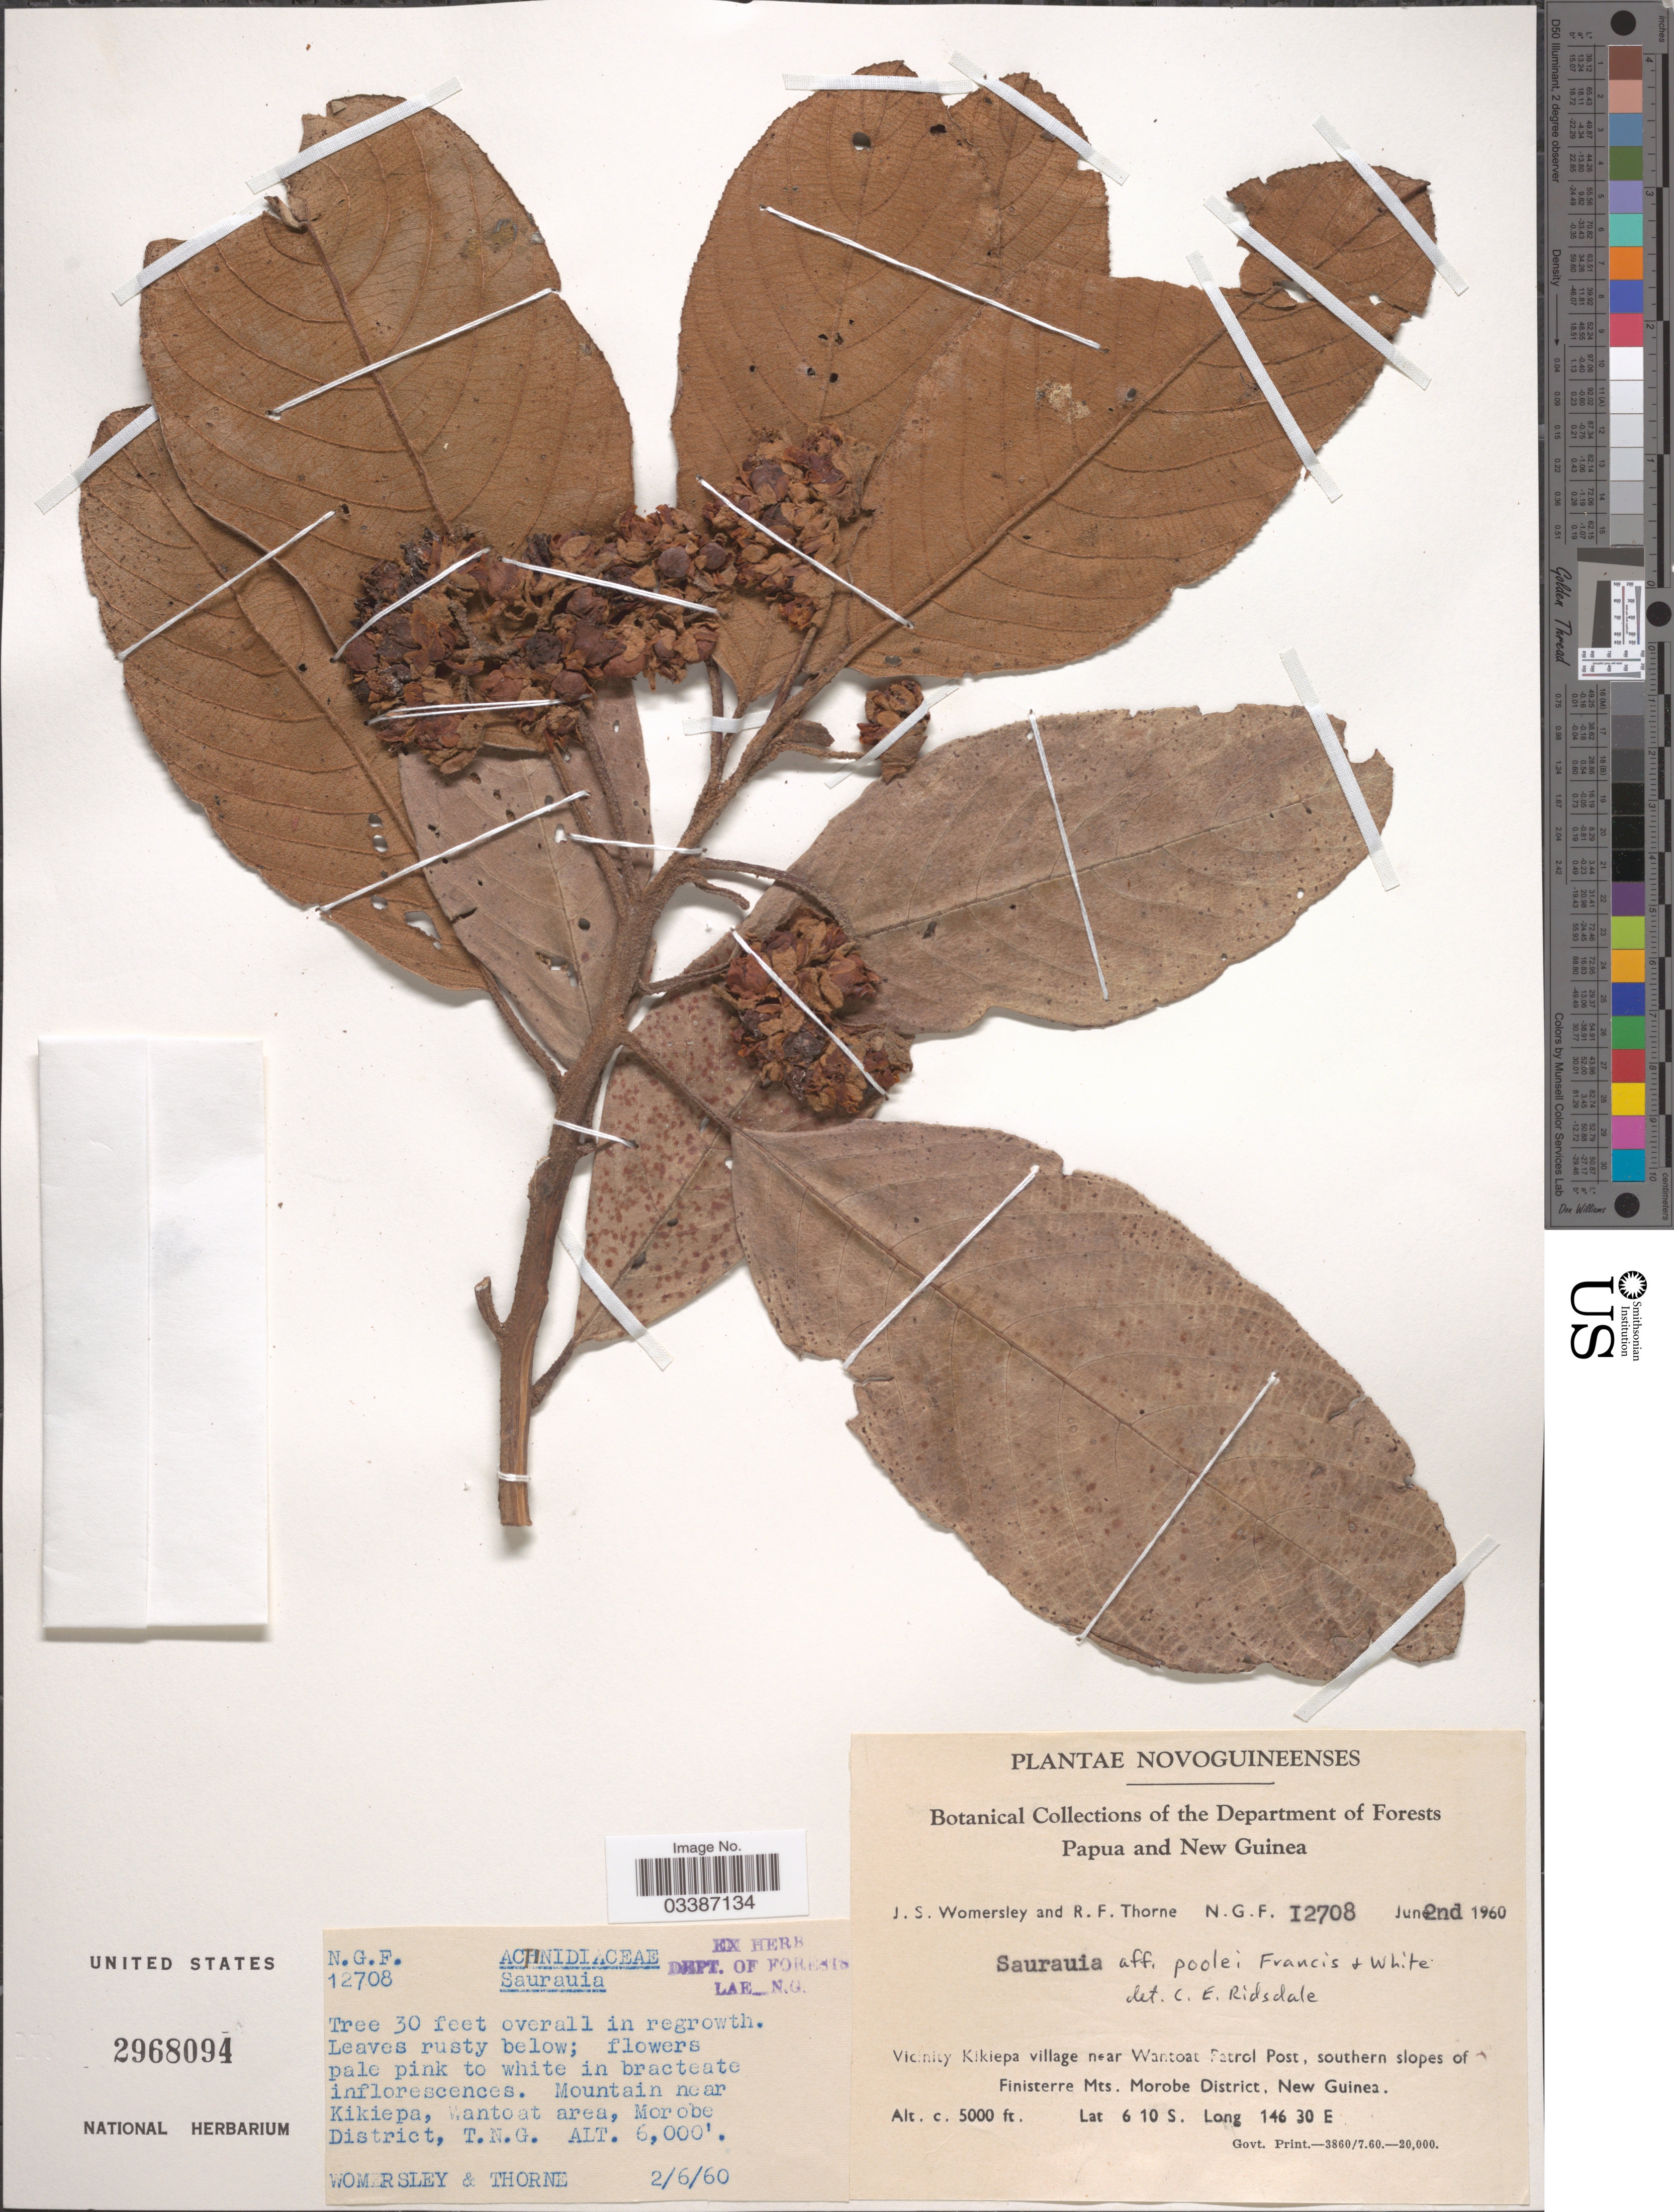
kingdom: Plantae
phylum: Tracheophyta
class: Magnoliopsida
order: Ericales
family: Actinidiaceae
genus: Saurauia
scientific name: Saurauia poolei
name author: C.T. White & W.D. Francis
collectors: J. S. Womersley & R. Thorne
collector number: NGF 12708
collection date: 1960-06-02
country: Papua New Guinea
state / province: Morobe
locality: Vicinity Kikiepa village near Wantoat Patrol Post, southern slopes of Finisterre Mts. Morobe District, New Guinea.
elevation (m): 1829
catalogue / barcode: US 2968094